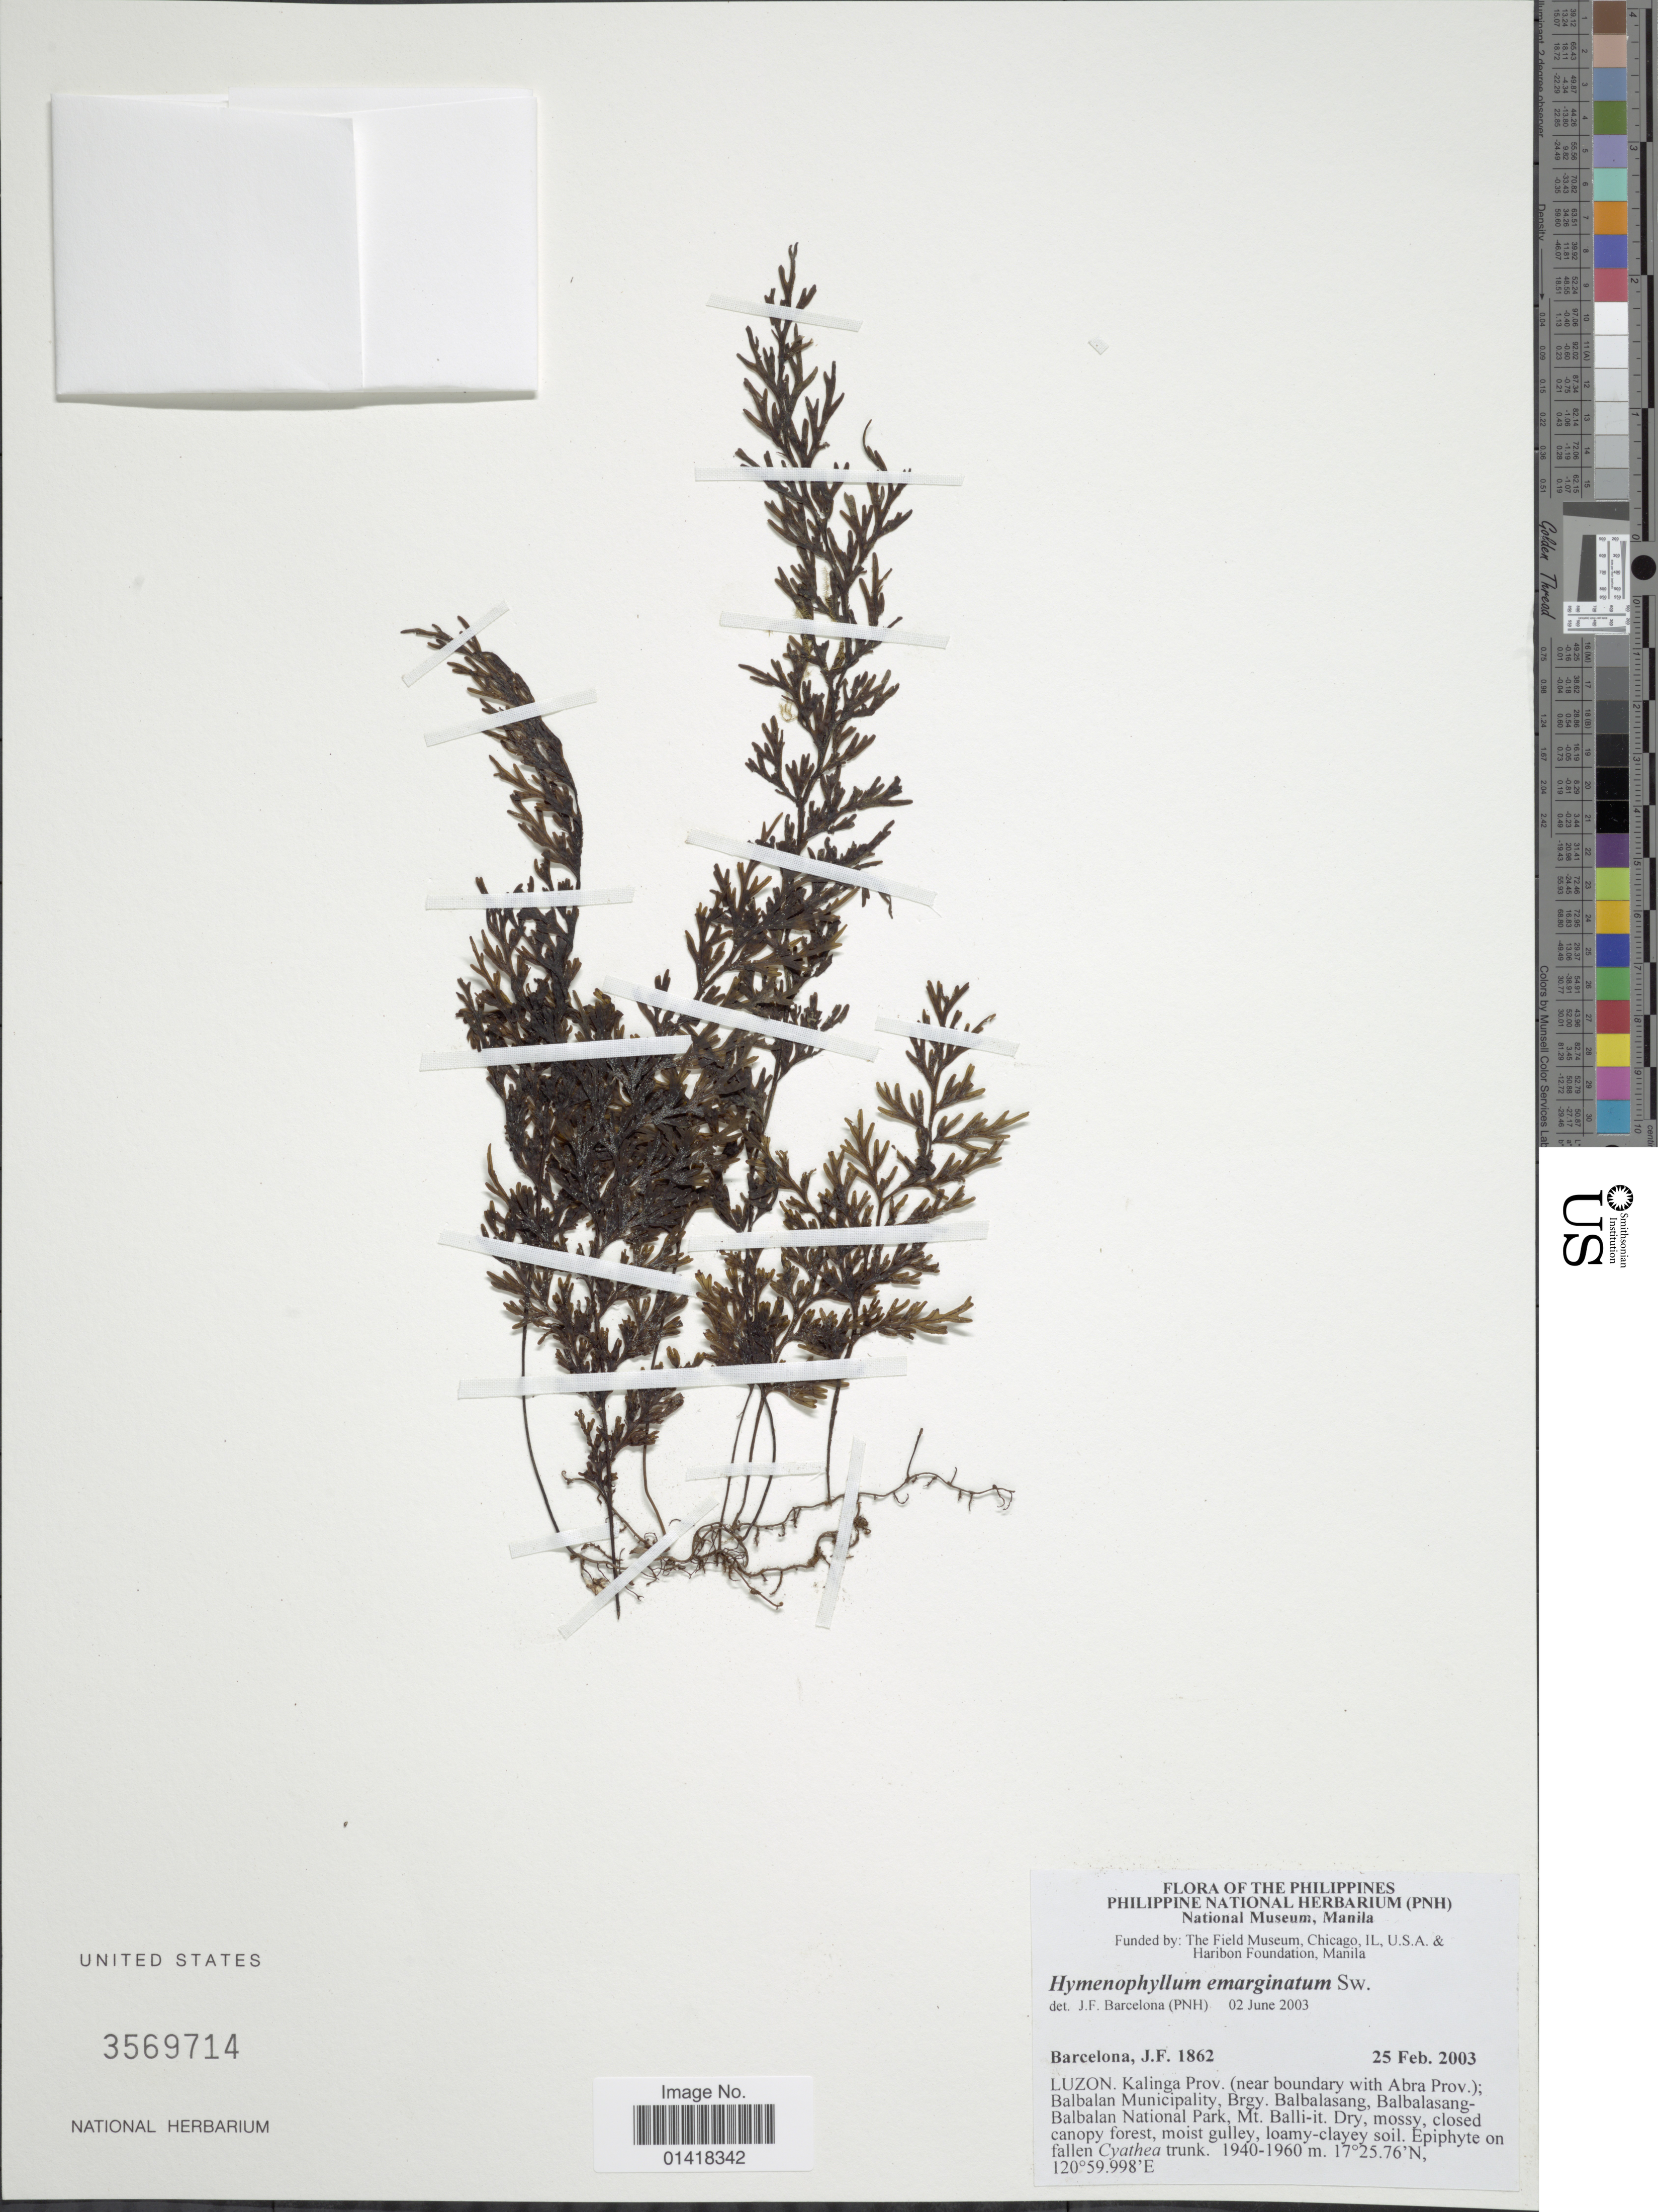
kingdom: Plantae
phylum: Tracheophyta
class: Polypodiopsida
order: Hymenophyllales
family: Hymenophyllaceae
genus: Hymenophyllum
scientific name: Hymenophyllum emarginatum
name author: Sw.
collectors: J. F. Barcelona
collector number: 1862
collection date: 2003-02-25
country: Philippines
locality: The Philippines. Luzon. Kalinga Prov. (near boundary with Abra Prov.) ; Balbalan Municipality, Brgy., Balbalasang, Balbalasang-Balbalan National Park, Mt. balli-it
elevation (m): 1940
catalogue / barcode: US 3569714